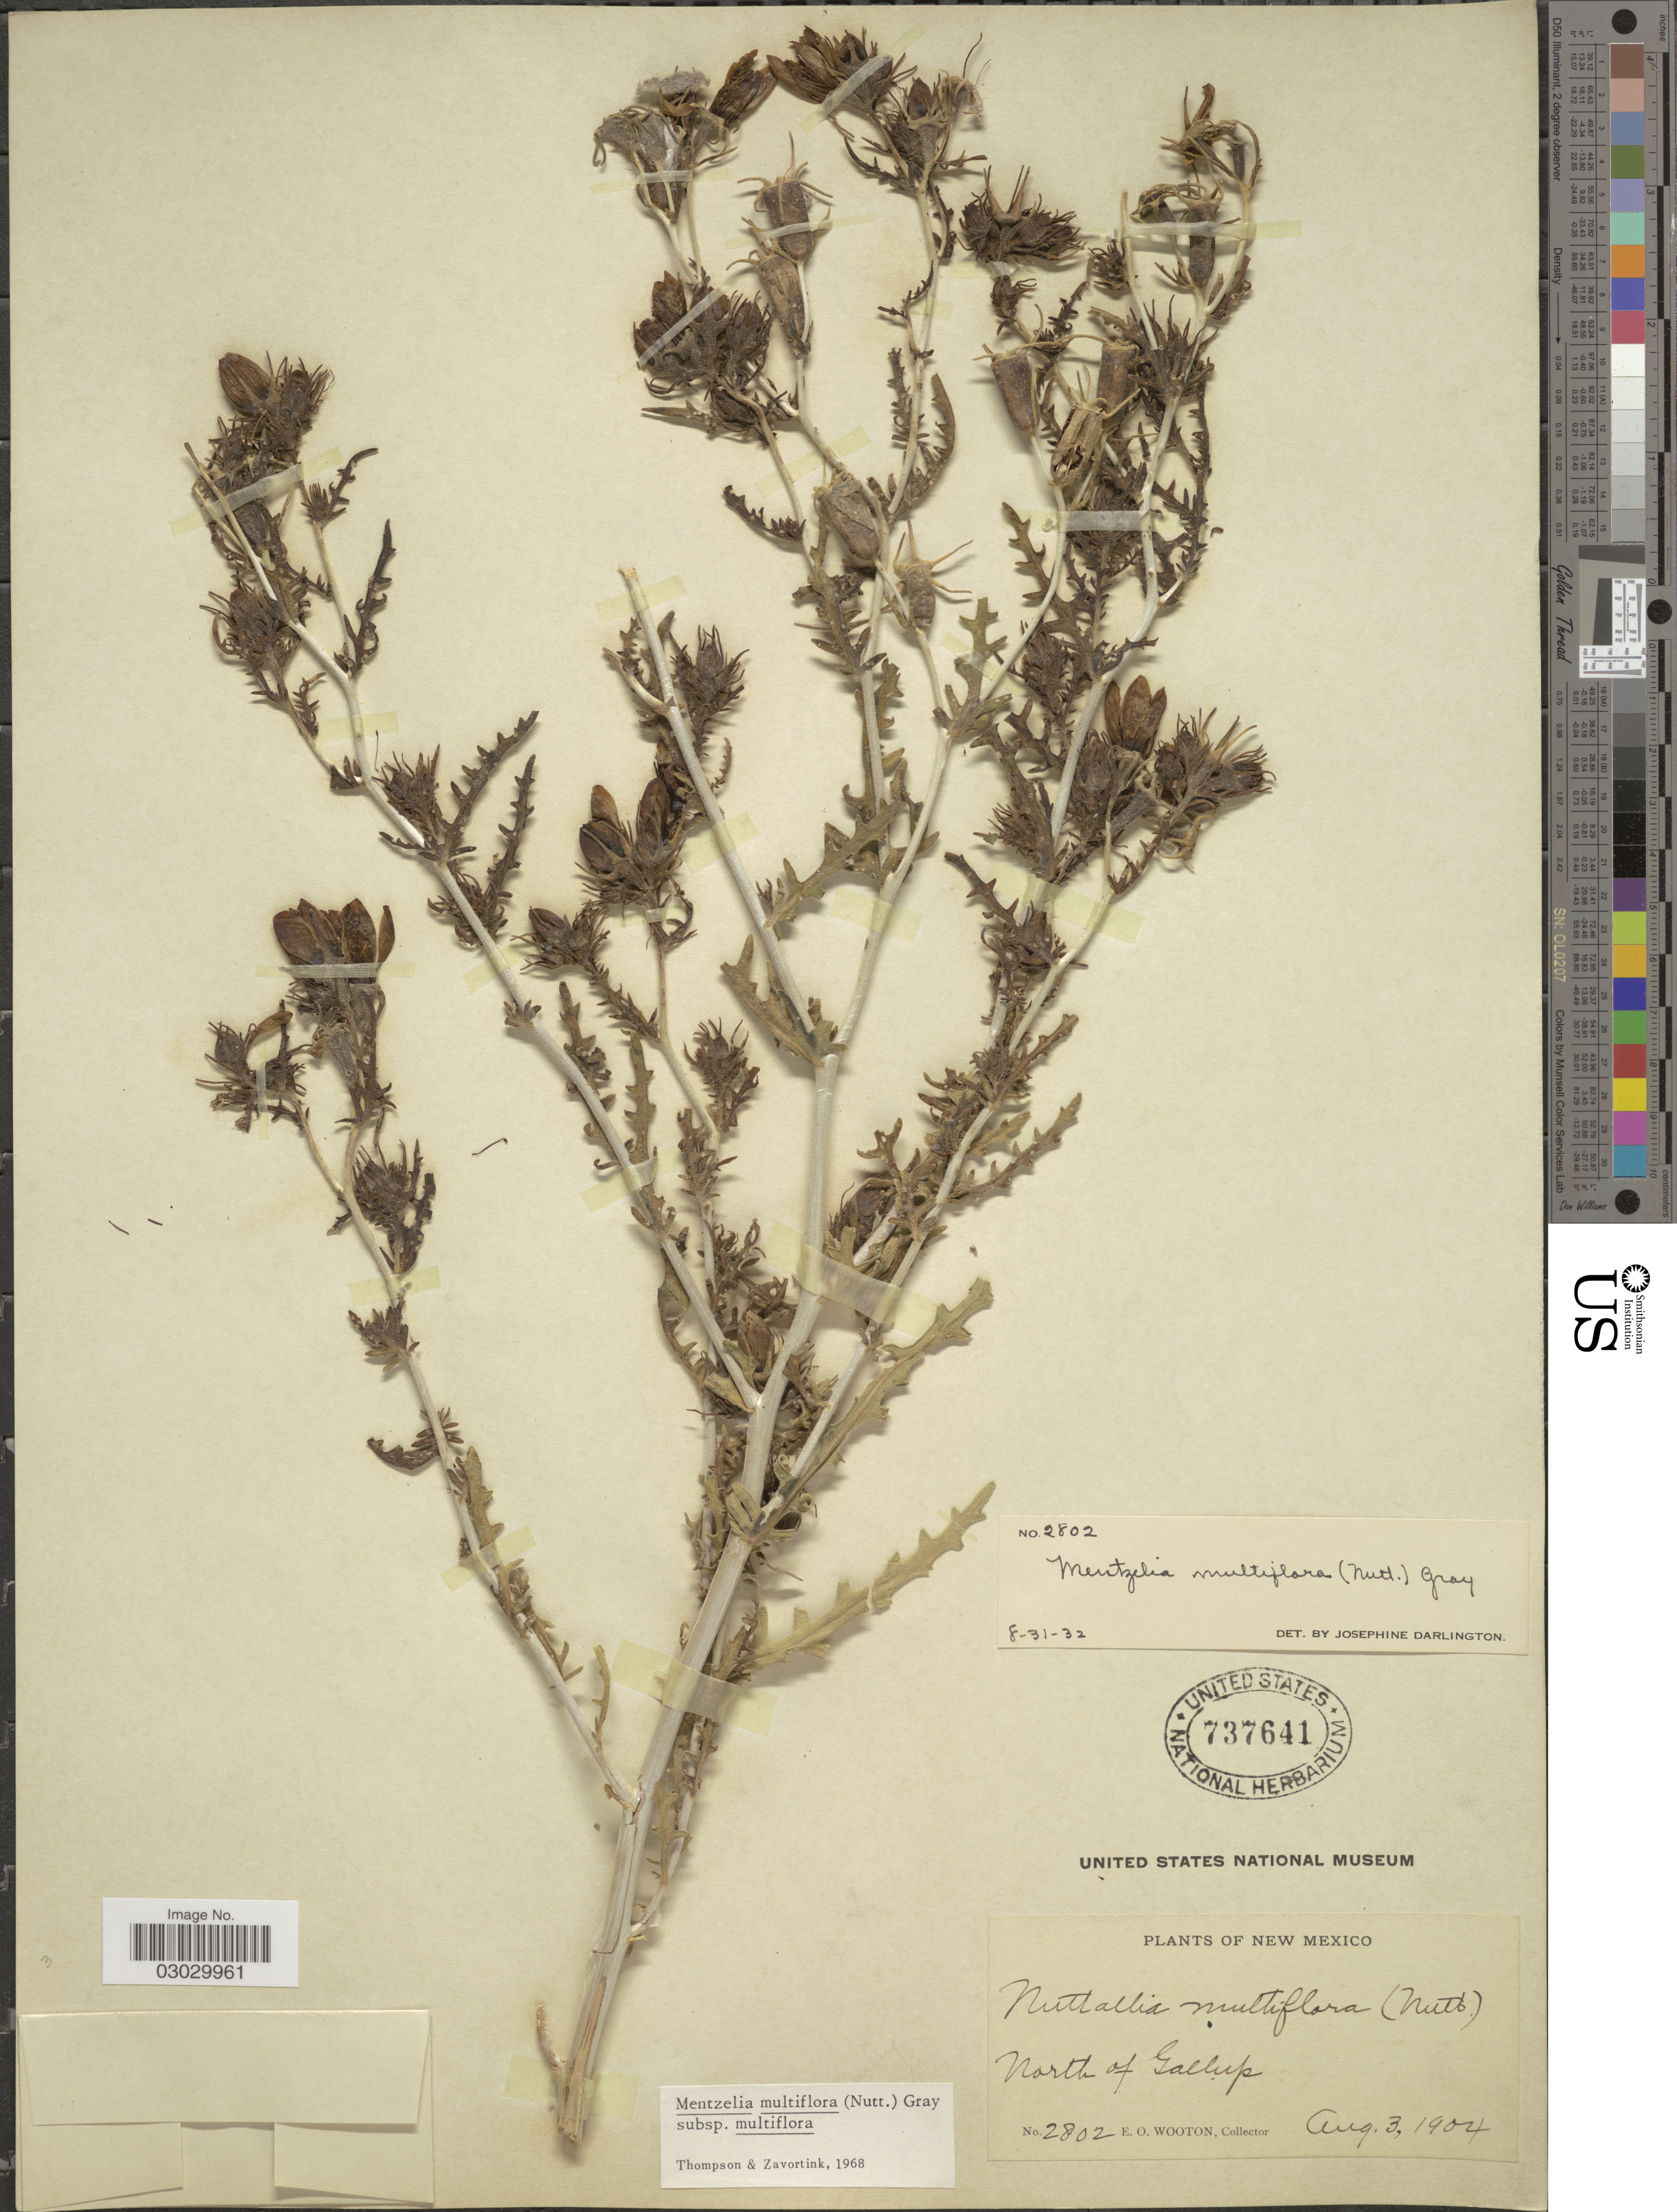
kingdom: Plantae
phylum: Tracheophyta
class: Magnoliopsida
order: Cornales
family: Loasaceae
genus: Mentzelia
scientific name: Mentzelia multiflora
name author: (Nutt.) A. Gray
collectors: E. O. Wooton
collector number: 2802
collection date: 1904-08-03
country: United States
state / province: New Mexico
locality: North of Gallup.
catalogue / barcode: US 737641